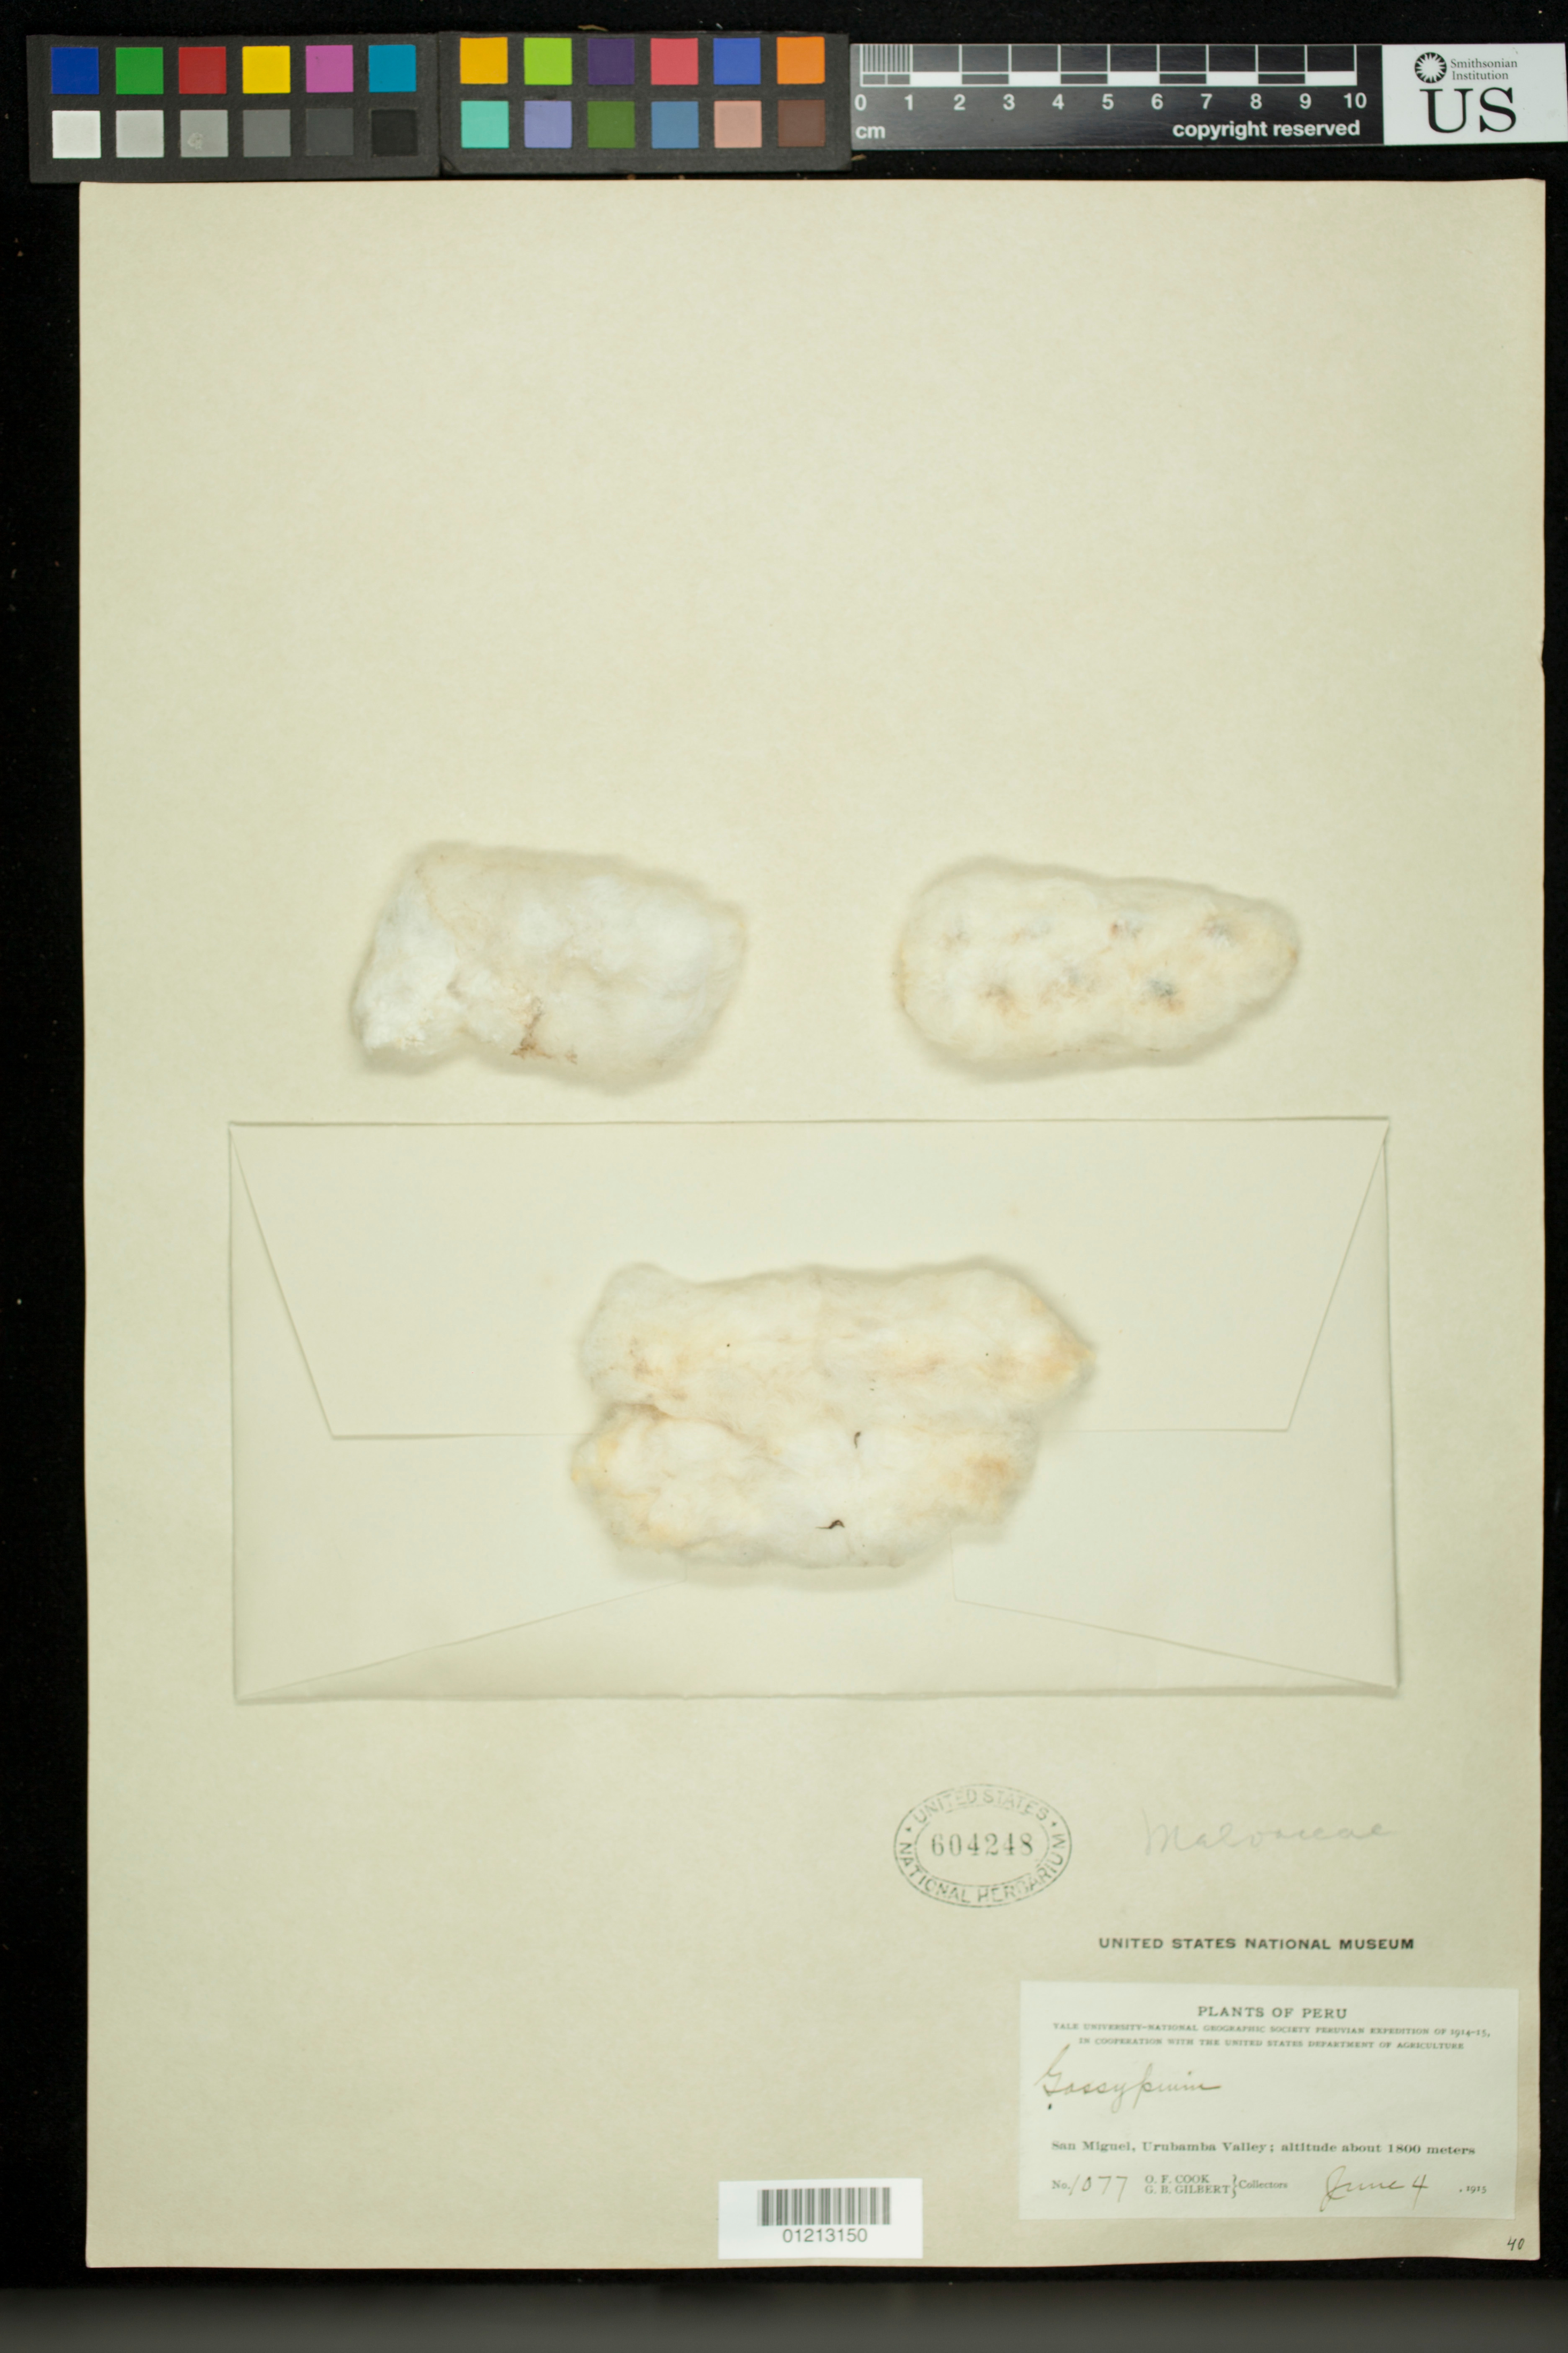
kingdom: Plantae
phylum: Tracheophyta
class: Magnoliopsida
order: Malvales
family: Malvaceae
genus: Gossypium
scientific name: Gossypium sp.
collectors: O. F. Cook & G. B. Gilbert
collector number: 1077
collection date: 1915-06-04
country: Peru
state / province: Cajamarca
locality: San Miguel, Urubamba Valley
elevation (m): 1800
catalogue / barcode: US 604248